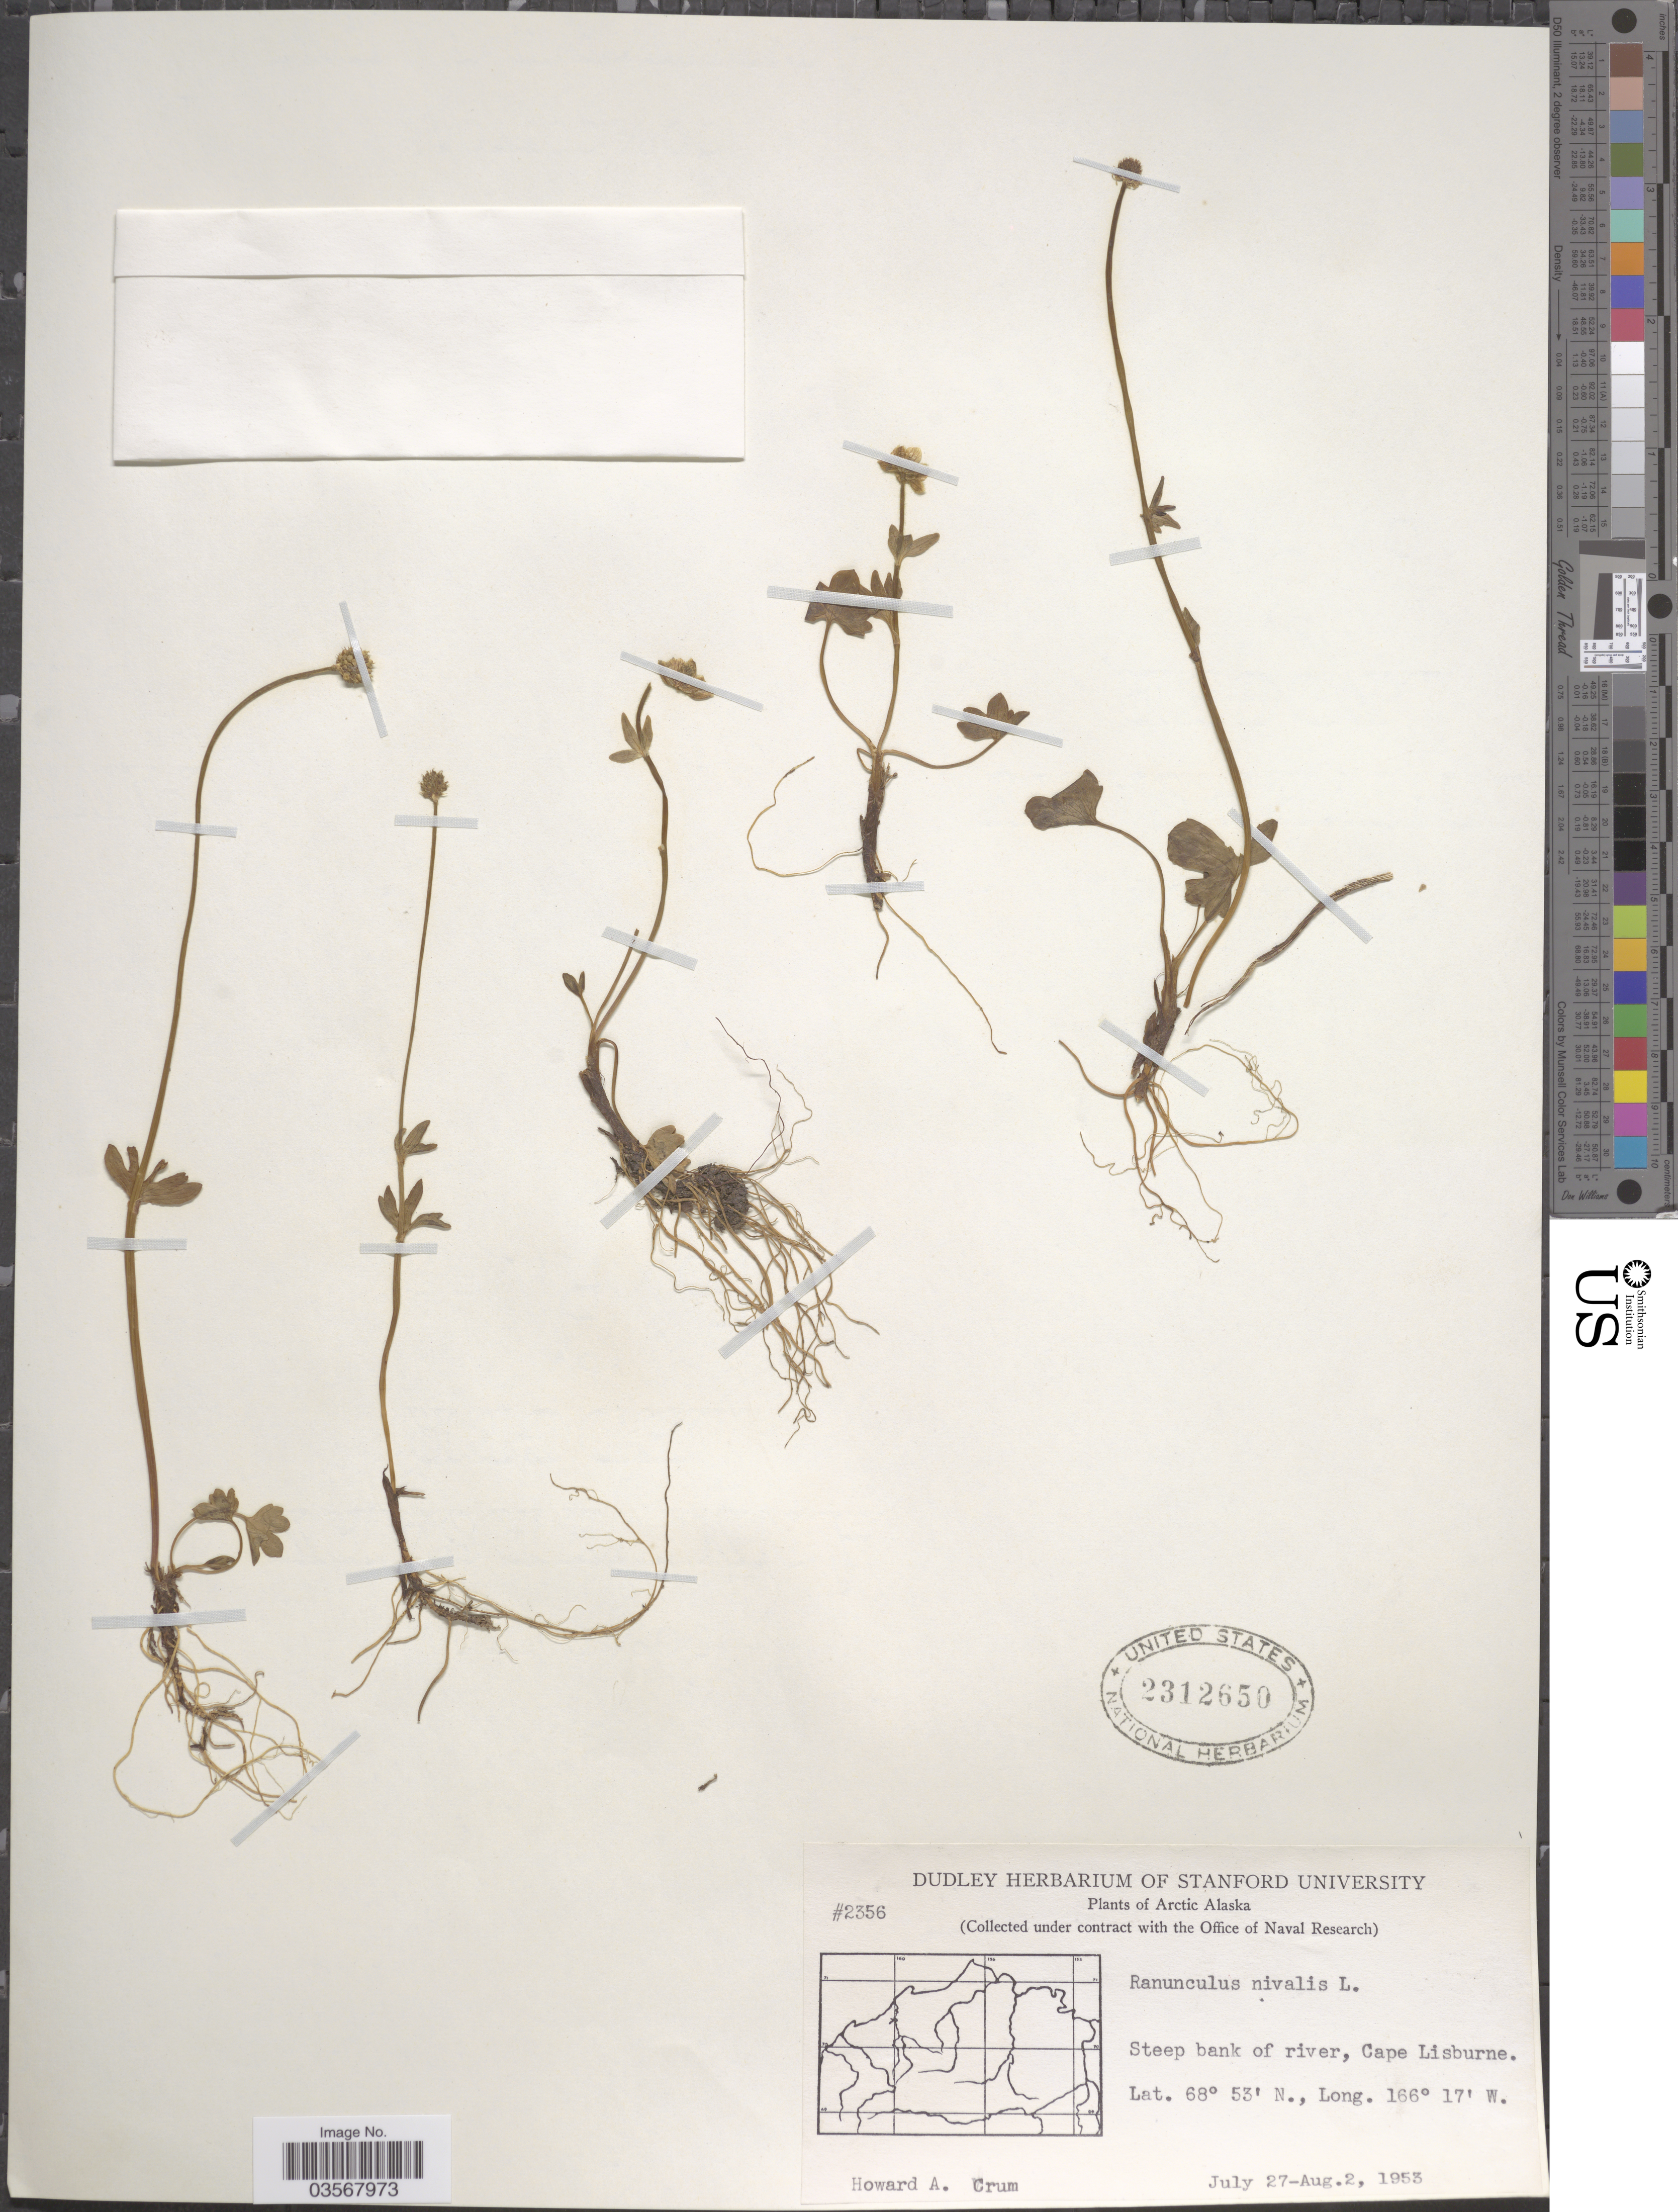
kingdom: Plantae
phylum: Tracheophyta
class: Magnoliopsida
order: Ranunculales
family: Ranunculaceae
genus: Ranunculus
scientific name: Ranunculus nivalis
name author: L.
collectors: H. A. Crum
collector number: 2356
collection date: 1953-07-27/1953-08-02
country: United States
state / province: Alaska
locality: Arctic Alaska. Steep bank of river, Cape Lisburne.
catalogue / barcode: US 2312650